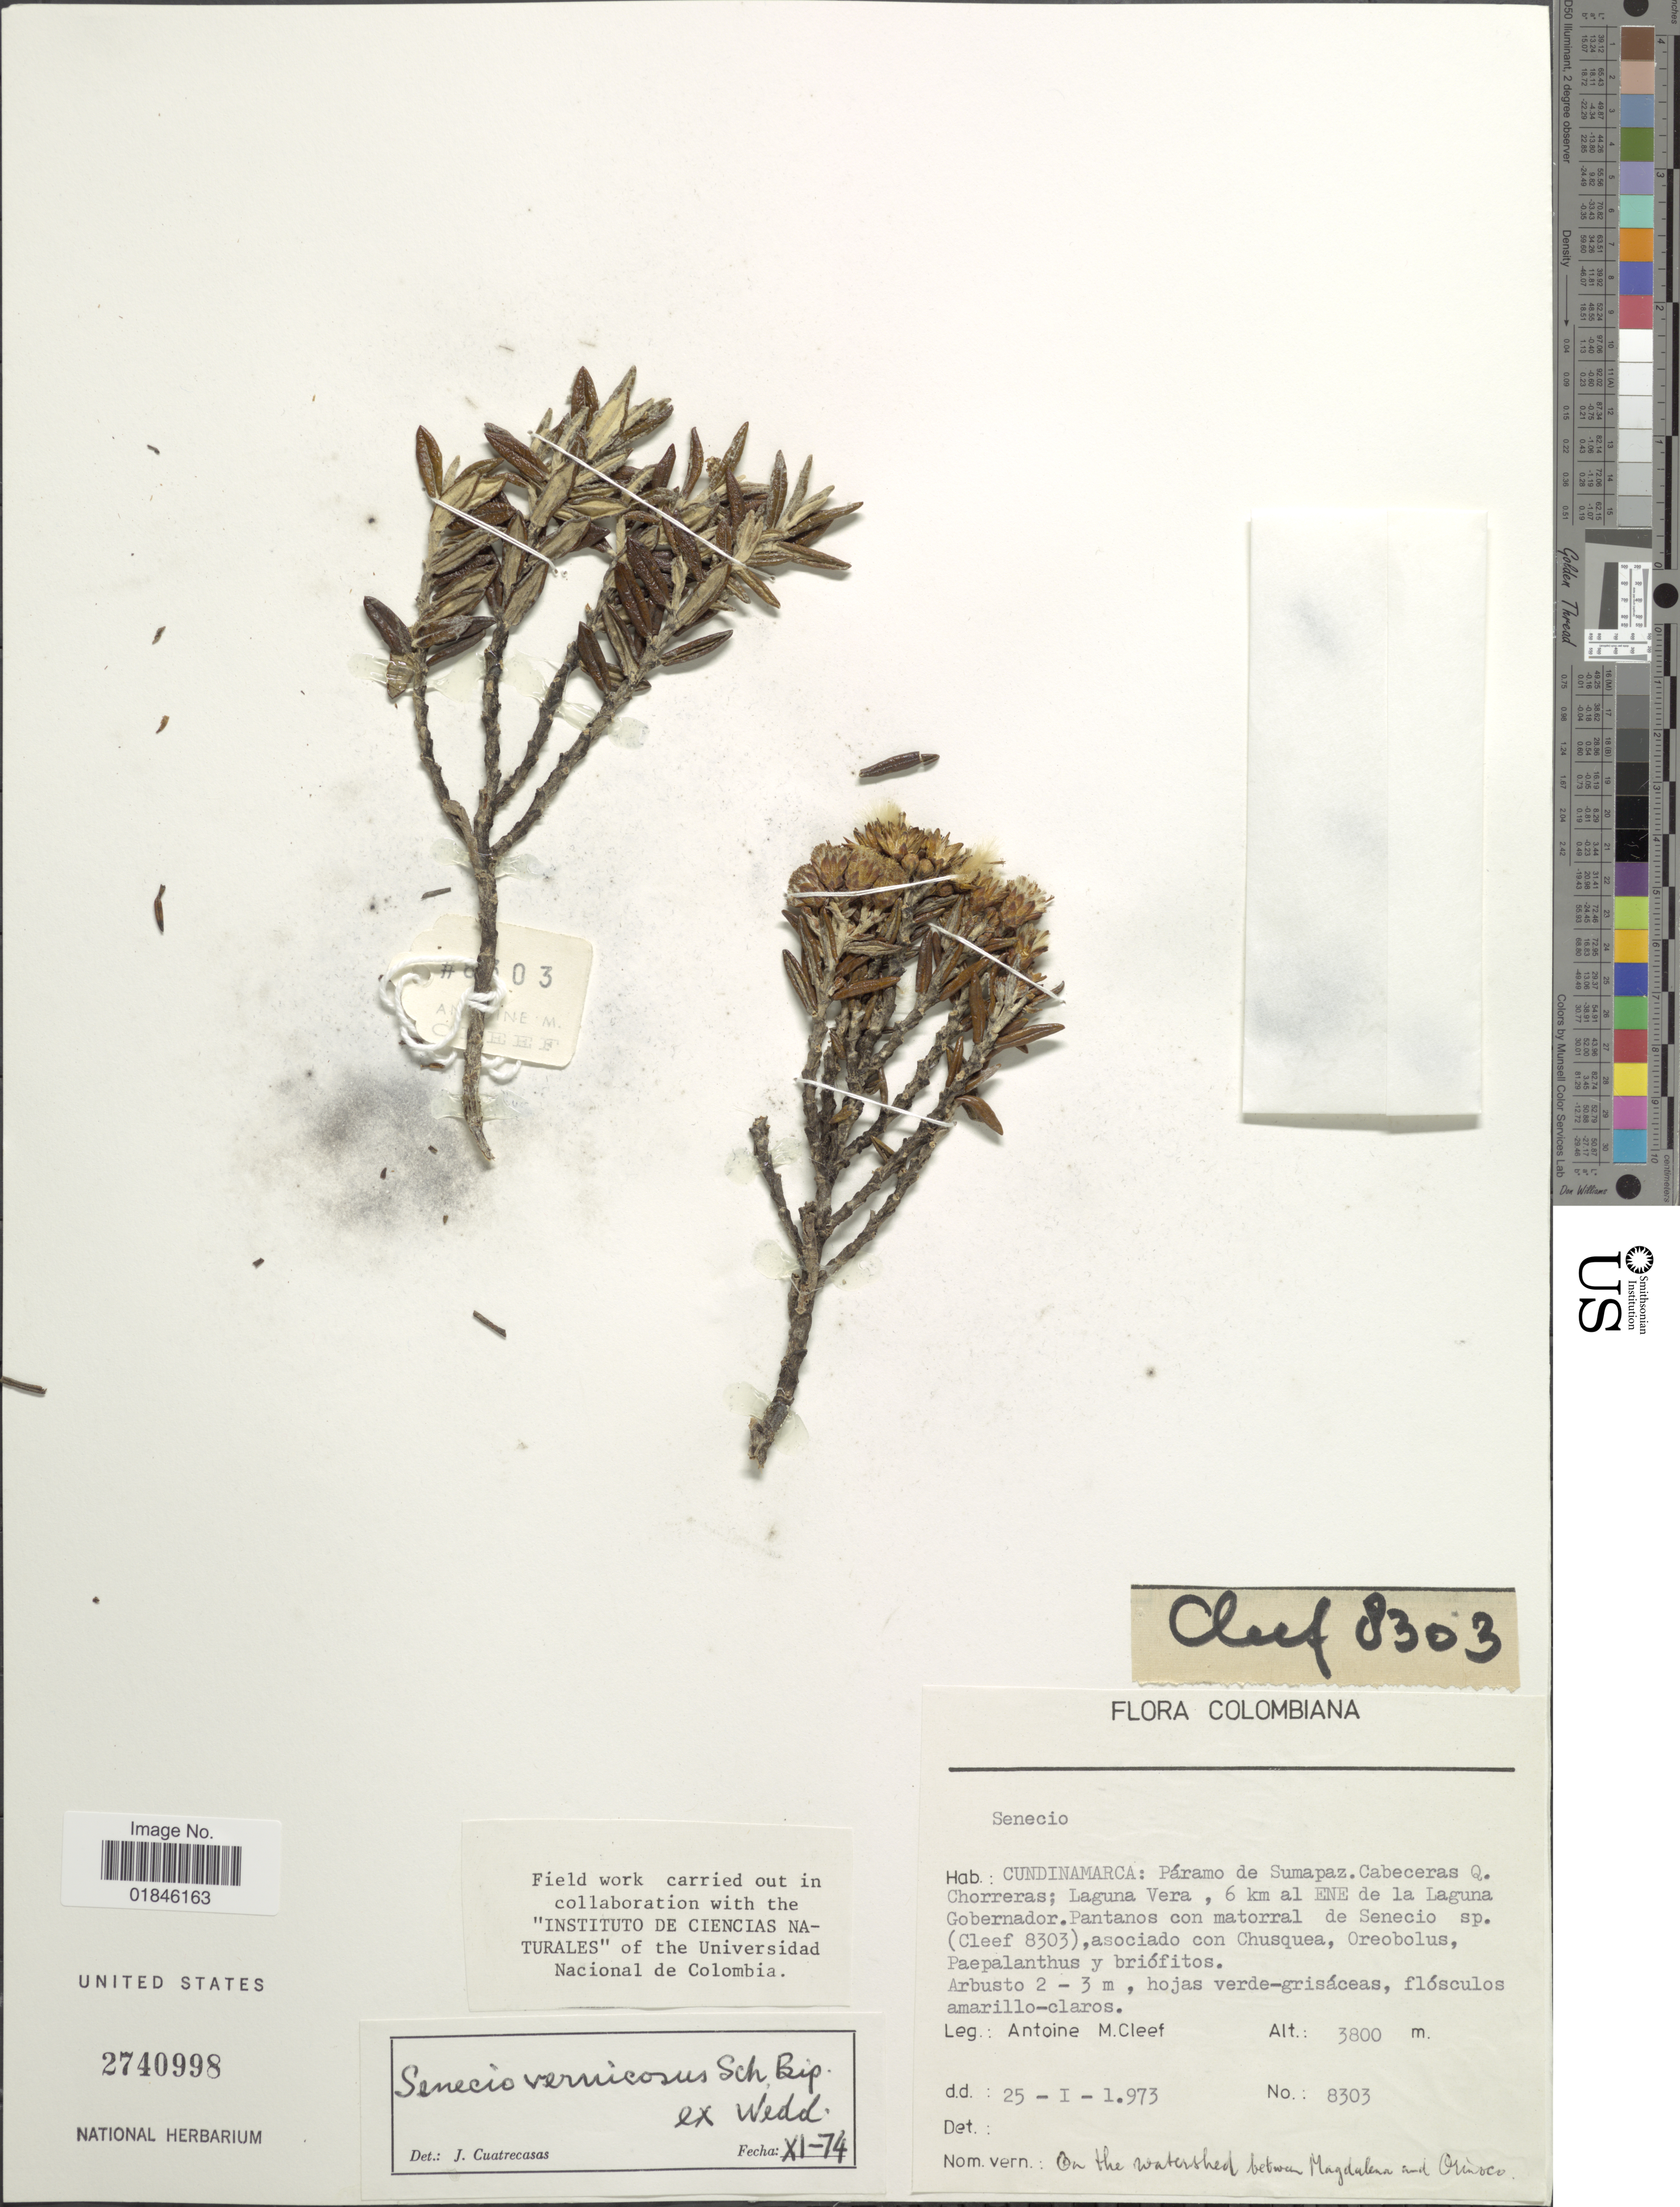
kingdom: Plantae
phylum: Tracheophyta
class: Magnoliopsida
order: Asterales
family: Asteraceae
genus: Pentacalia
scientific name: Pentacalia vernicosa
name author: (Sch. Bip. ex Wedd.) Cuatrec.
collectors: A. M. Cleef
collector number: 8303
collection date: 1973-01-25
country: Colombia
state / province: Cundinamarca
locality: Cundinamarca: Páramo de Sumapaz. Cabeceras Q. Chorreras; Laguna Vera, 6 km al ENE de la Laguna Gobernador.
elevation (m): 3800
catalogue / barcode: US 2740998